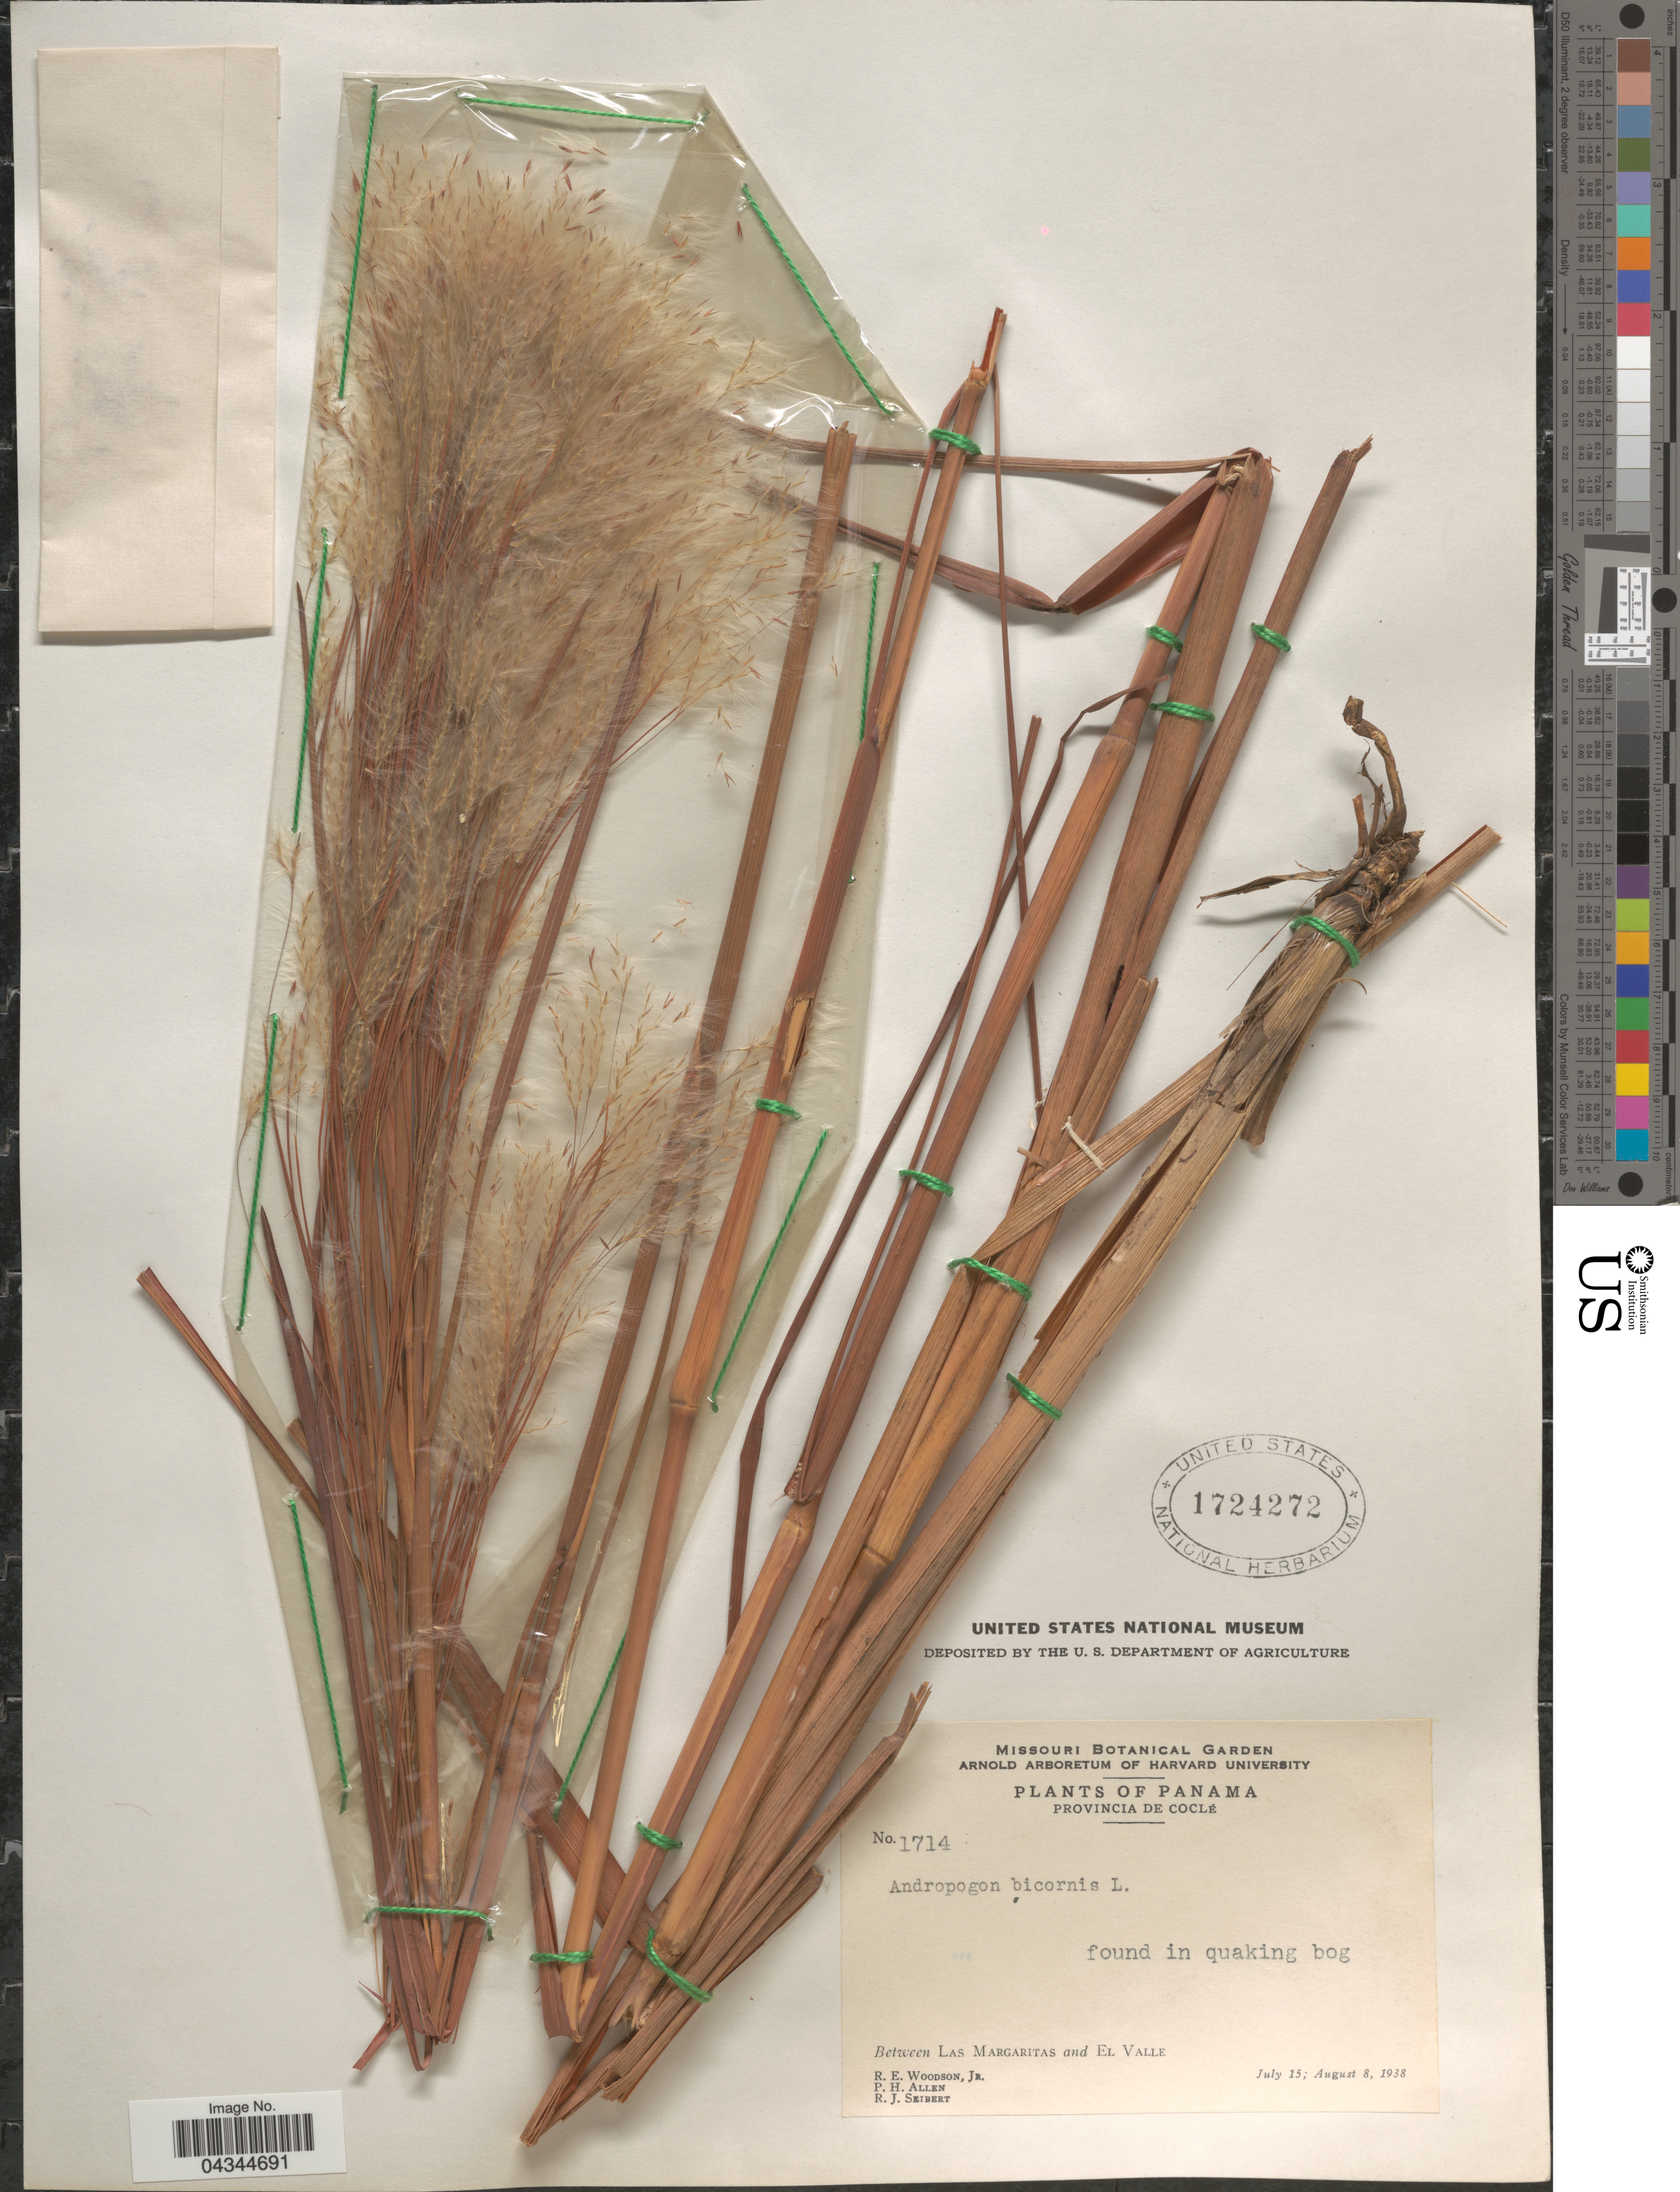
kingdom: Plantae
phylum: Tracheophyta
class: Liliopsida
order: Poales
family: Poaceae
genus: Andropogon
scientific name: Andropogon bicornis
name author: L.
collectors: R. E. Woodson, P. H. Allen & R. J. Seibert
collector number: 1714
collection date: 1938-07-15/1938-08-08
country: Panama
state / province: Cocle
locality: Found in quaking bog. Between Las Margaritas and El Valle.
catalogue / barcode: US 17242472